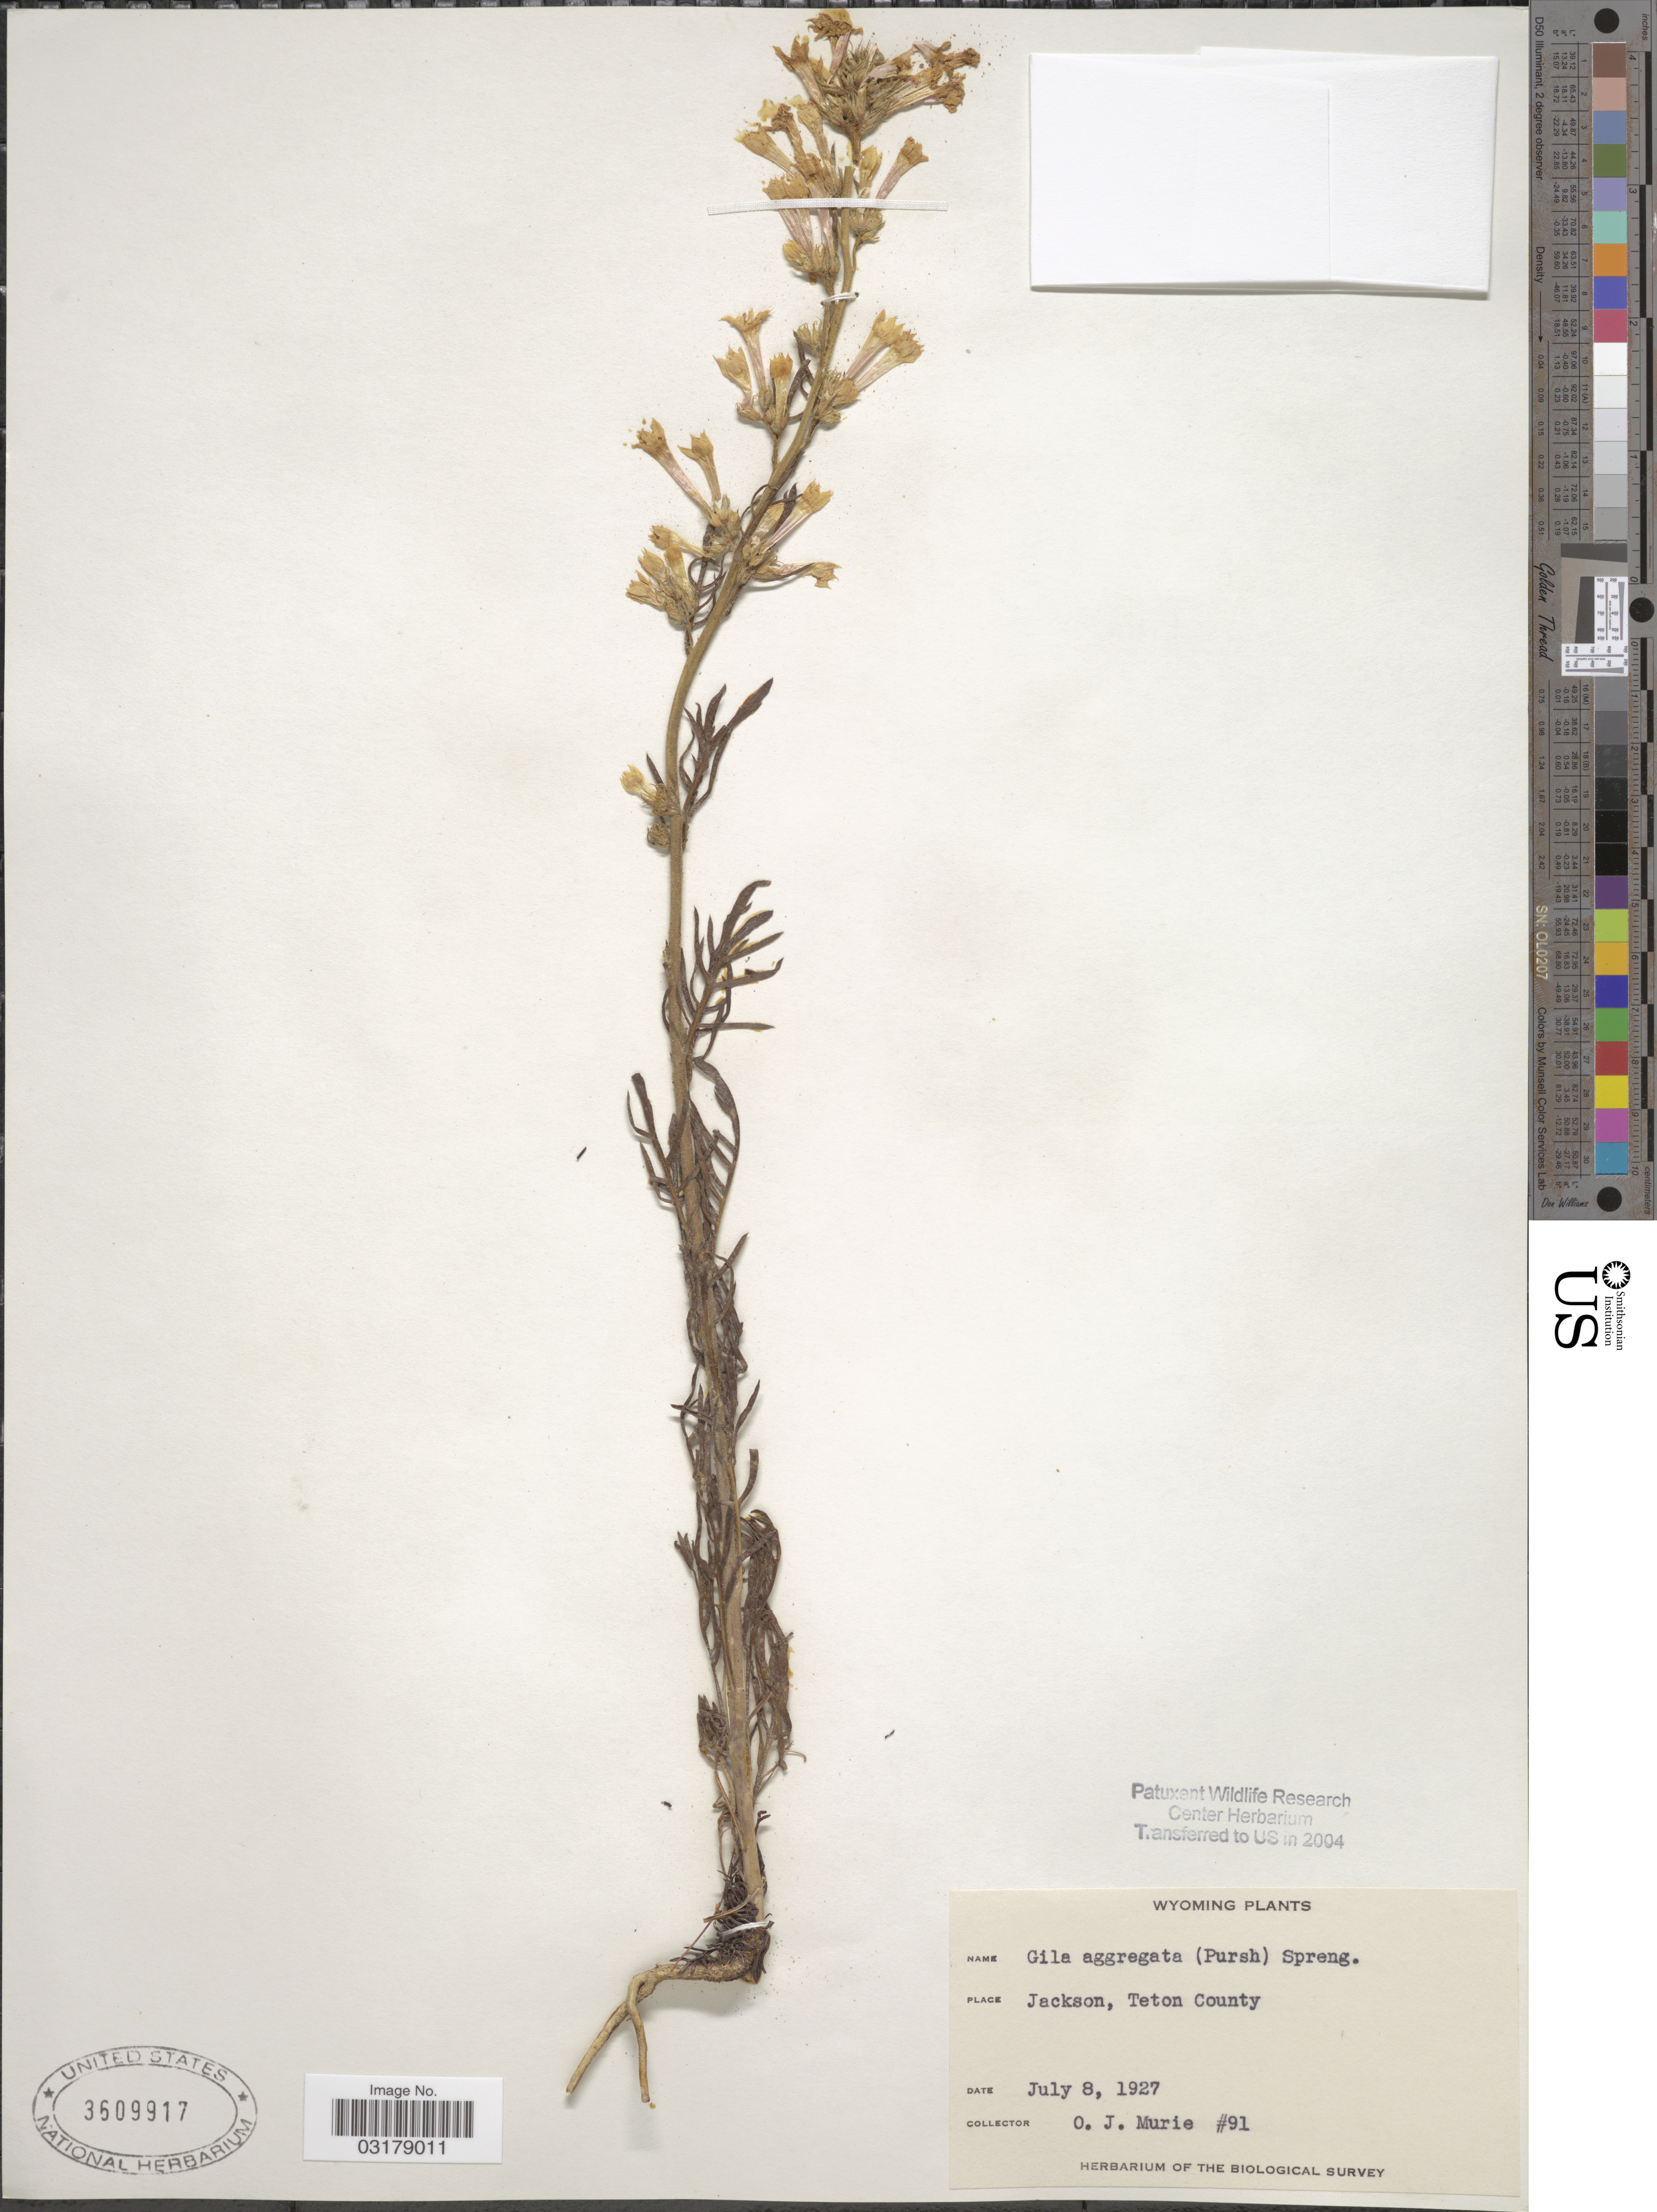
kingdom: Plantae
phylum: Tracheophyta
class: Magnoliopsida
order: Ericales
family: Polemoniaceae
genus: Ipomopsis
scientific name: Ipomopsis aggregata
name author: (Pursh) V.E. Grant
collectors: O. Murie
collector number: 91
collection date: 1927-07-08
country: United States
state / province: Wyoming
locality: Jackson, Teton County.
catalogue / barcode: US 3609917